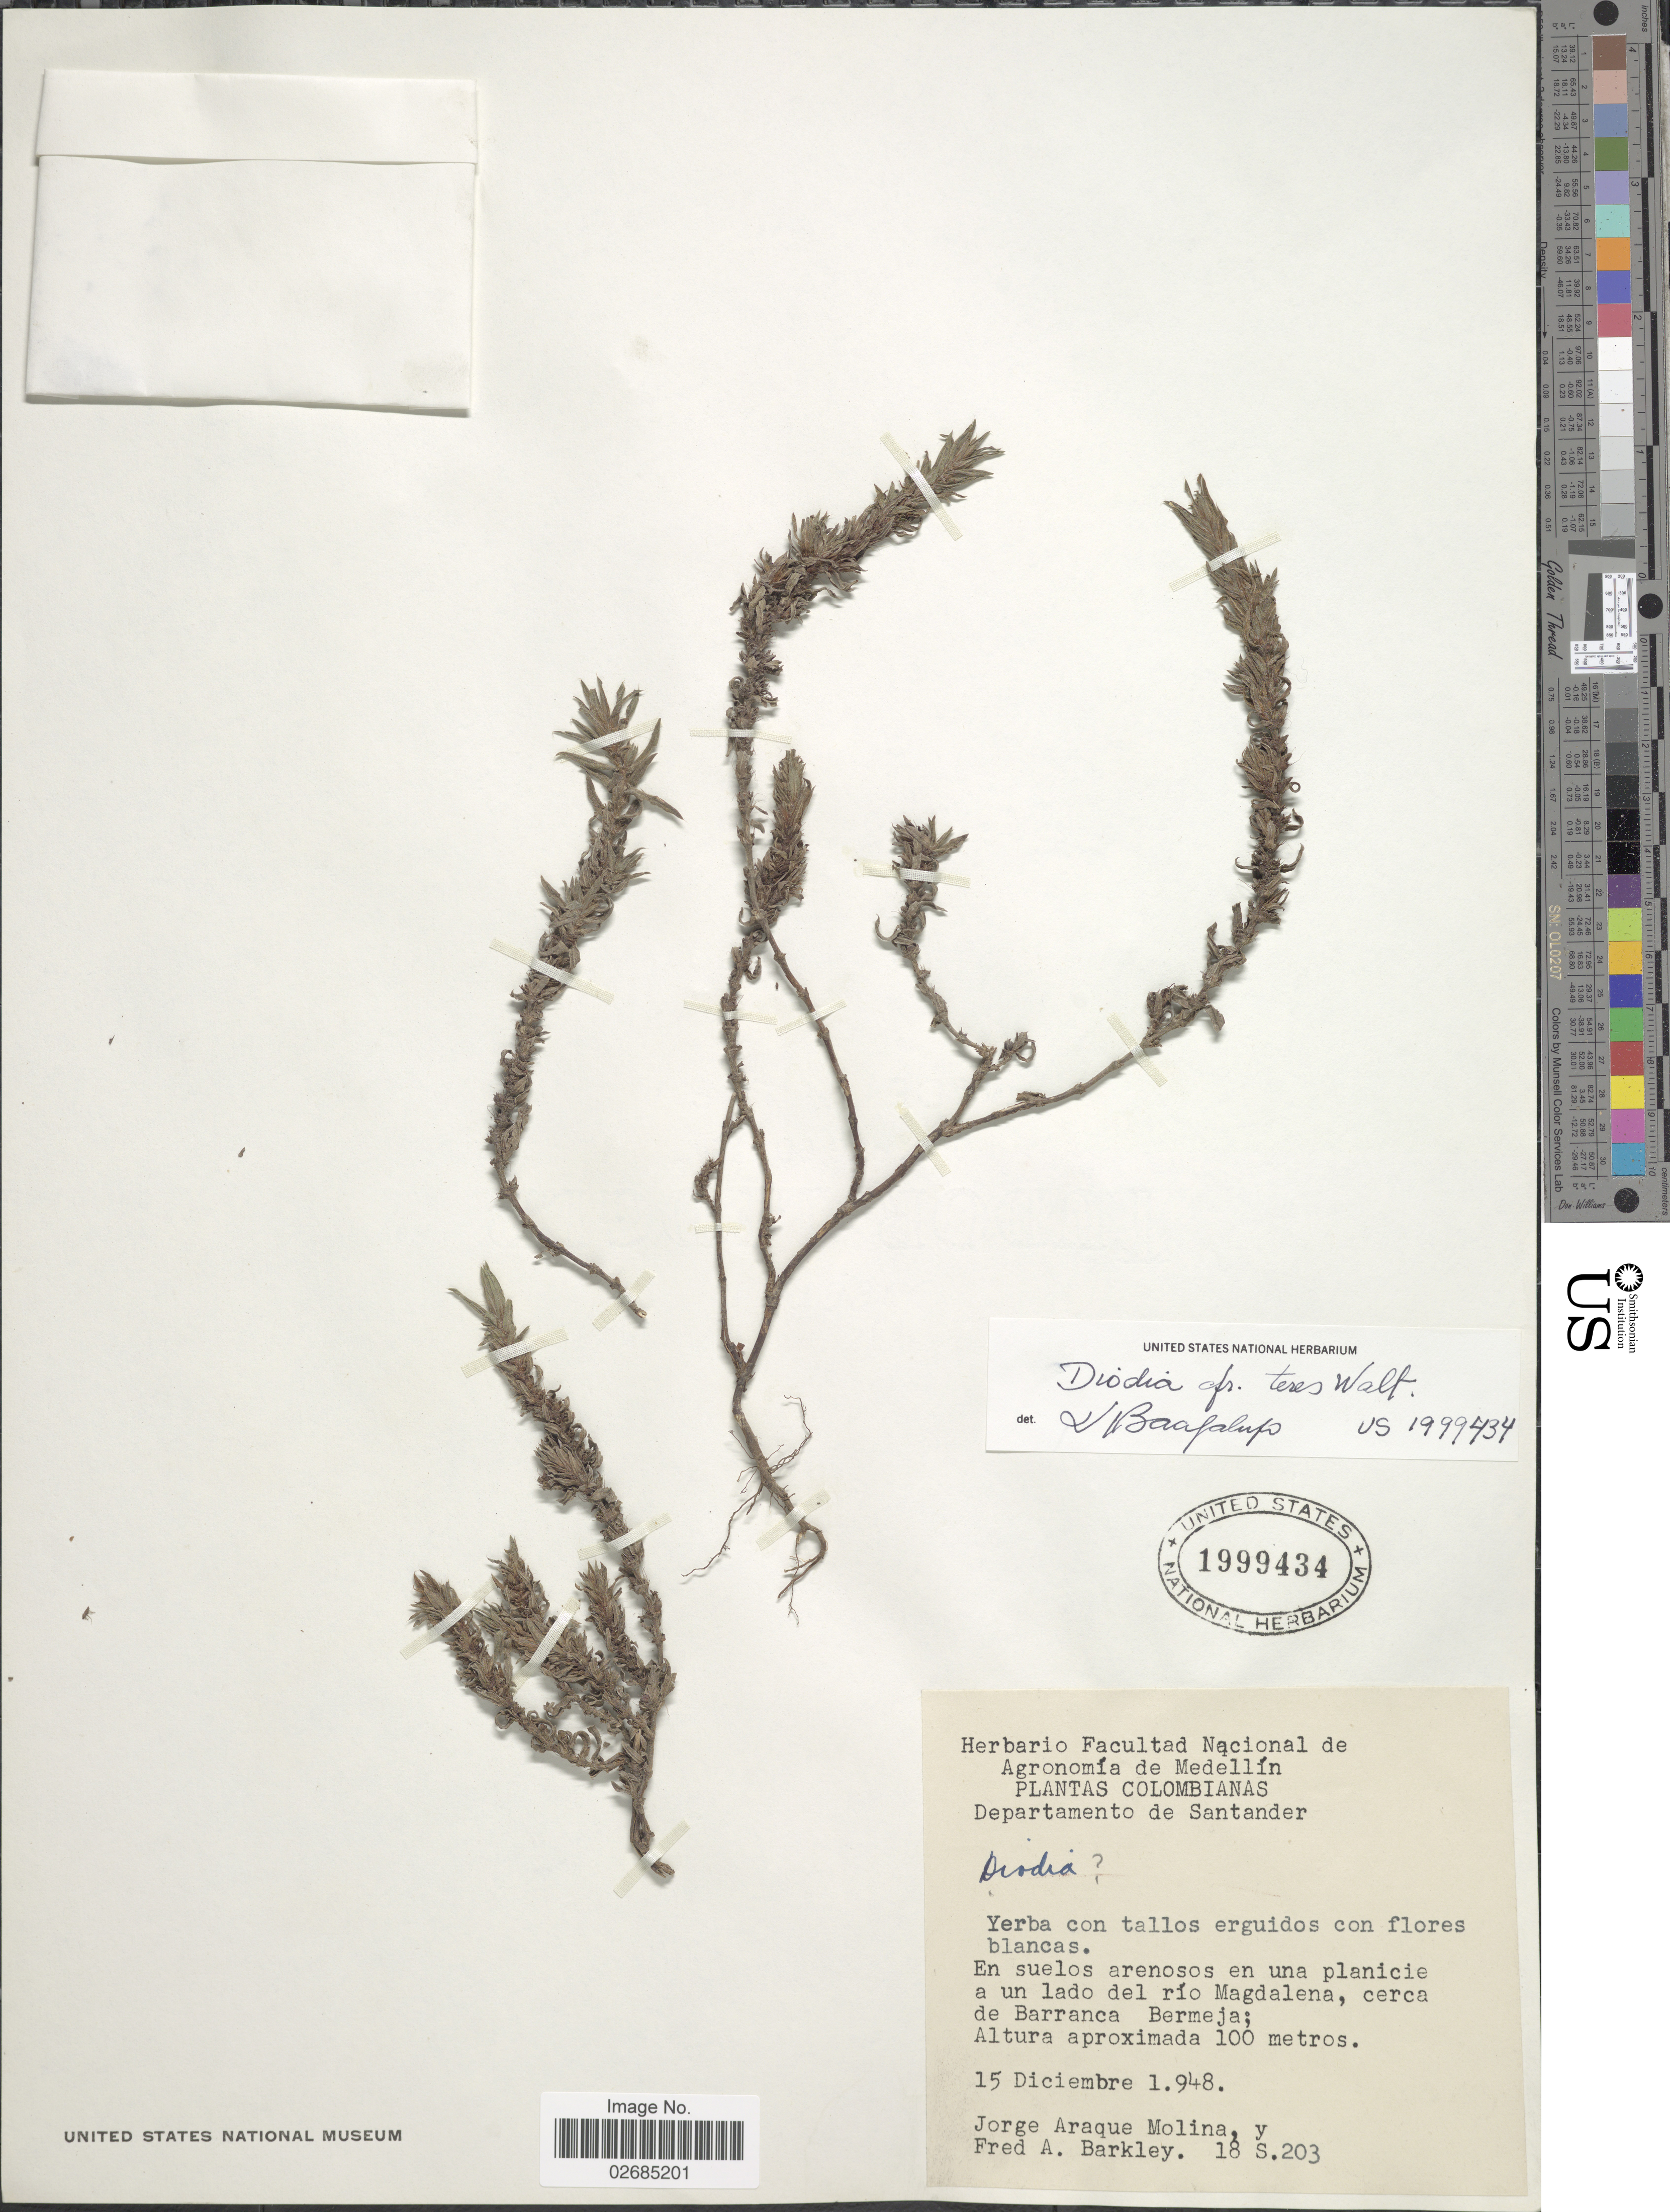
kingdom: Plantae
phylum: Tracheophyta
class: Magnoliopsida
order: Gentianales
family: Rubiaceae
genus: Diodia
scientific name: Diodia teres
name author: Walter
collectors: J. Araque Molina & F. A. Barkley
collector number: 18 S.203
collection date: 1948-12-15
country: Colombia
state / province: Santander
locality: Departamento de Santander. En suelos arenosos en una planicie a un lado del rio Magdalena, cerca de Barranca Bermeja.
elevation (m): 100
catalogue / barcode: US 1999434